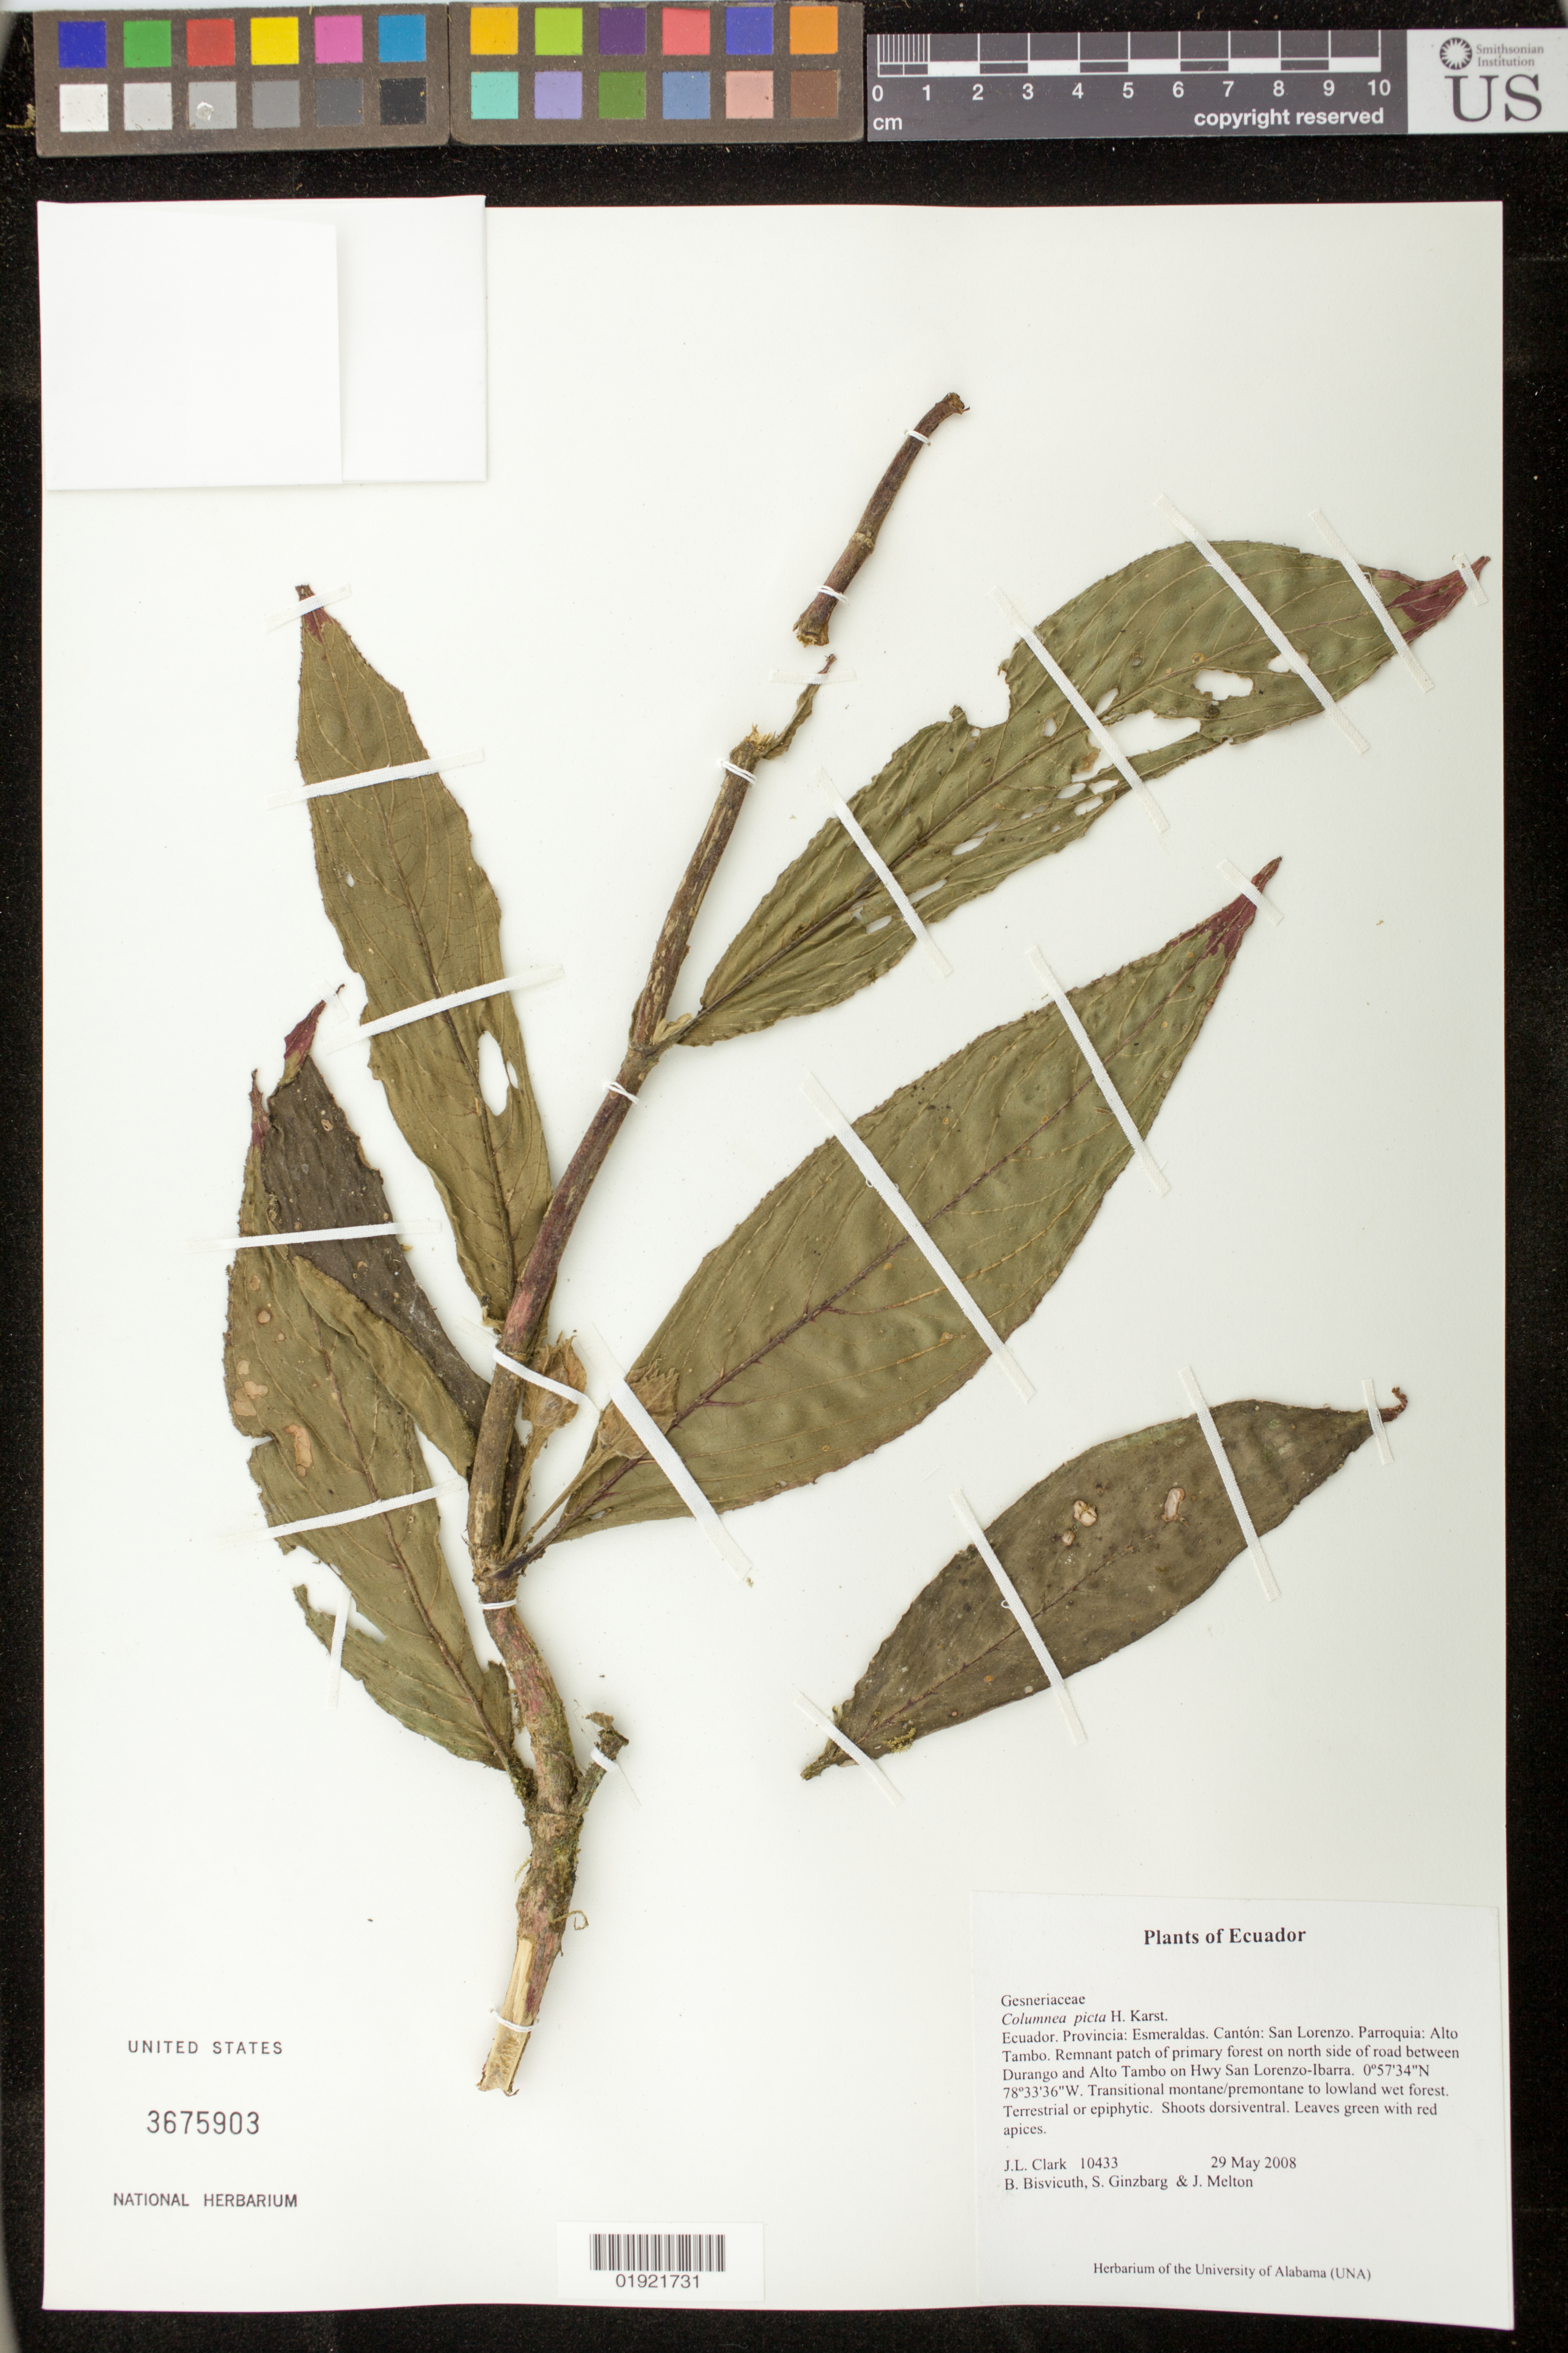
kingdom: Plantae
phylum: Tracheophyta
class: Magnoliopsida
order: Lamiales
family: Gesneriaceae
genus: Columnea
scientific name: Columnea karsteniana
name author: Singh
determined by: Skog, Laurence E.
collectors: J. L. Clark, B. Bisvicuth, S. Ginzbarg & J. Melton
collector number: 10433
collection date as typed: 29 May 2008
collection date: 2008-05-29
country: Ecuador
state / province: Esmeraldas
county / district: San Lorenzo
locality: Parroquia: Alto Tambo. Remnant patch of primary forest on north side of road between Durango and Alto Tambo on Hwy San Lorenzo-Ibarra.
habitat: Transitional montane/premontane to lowland wet forest.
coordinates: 0 57 34 N, 78 33 36 W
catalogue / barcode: US 3675903